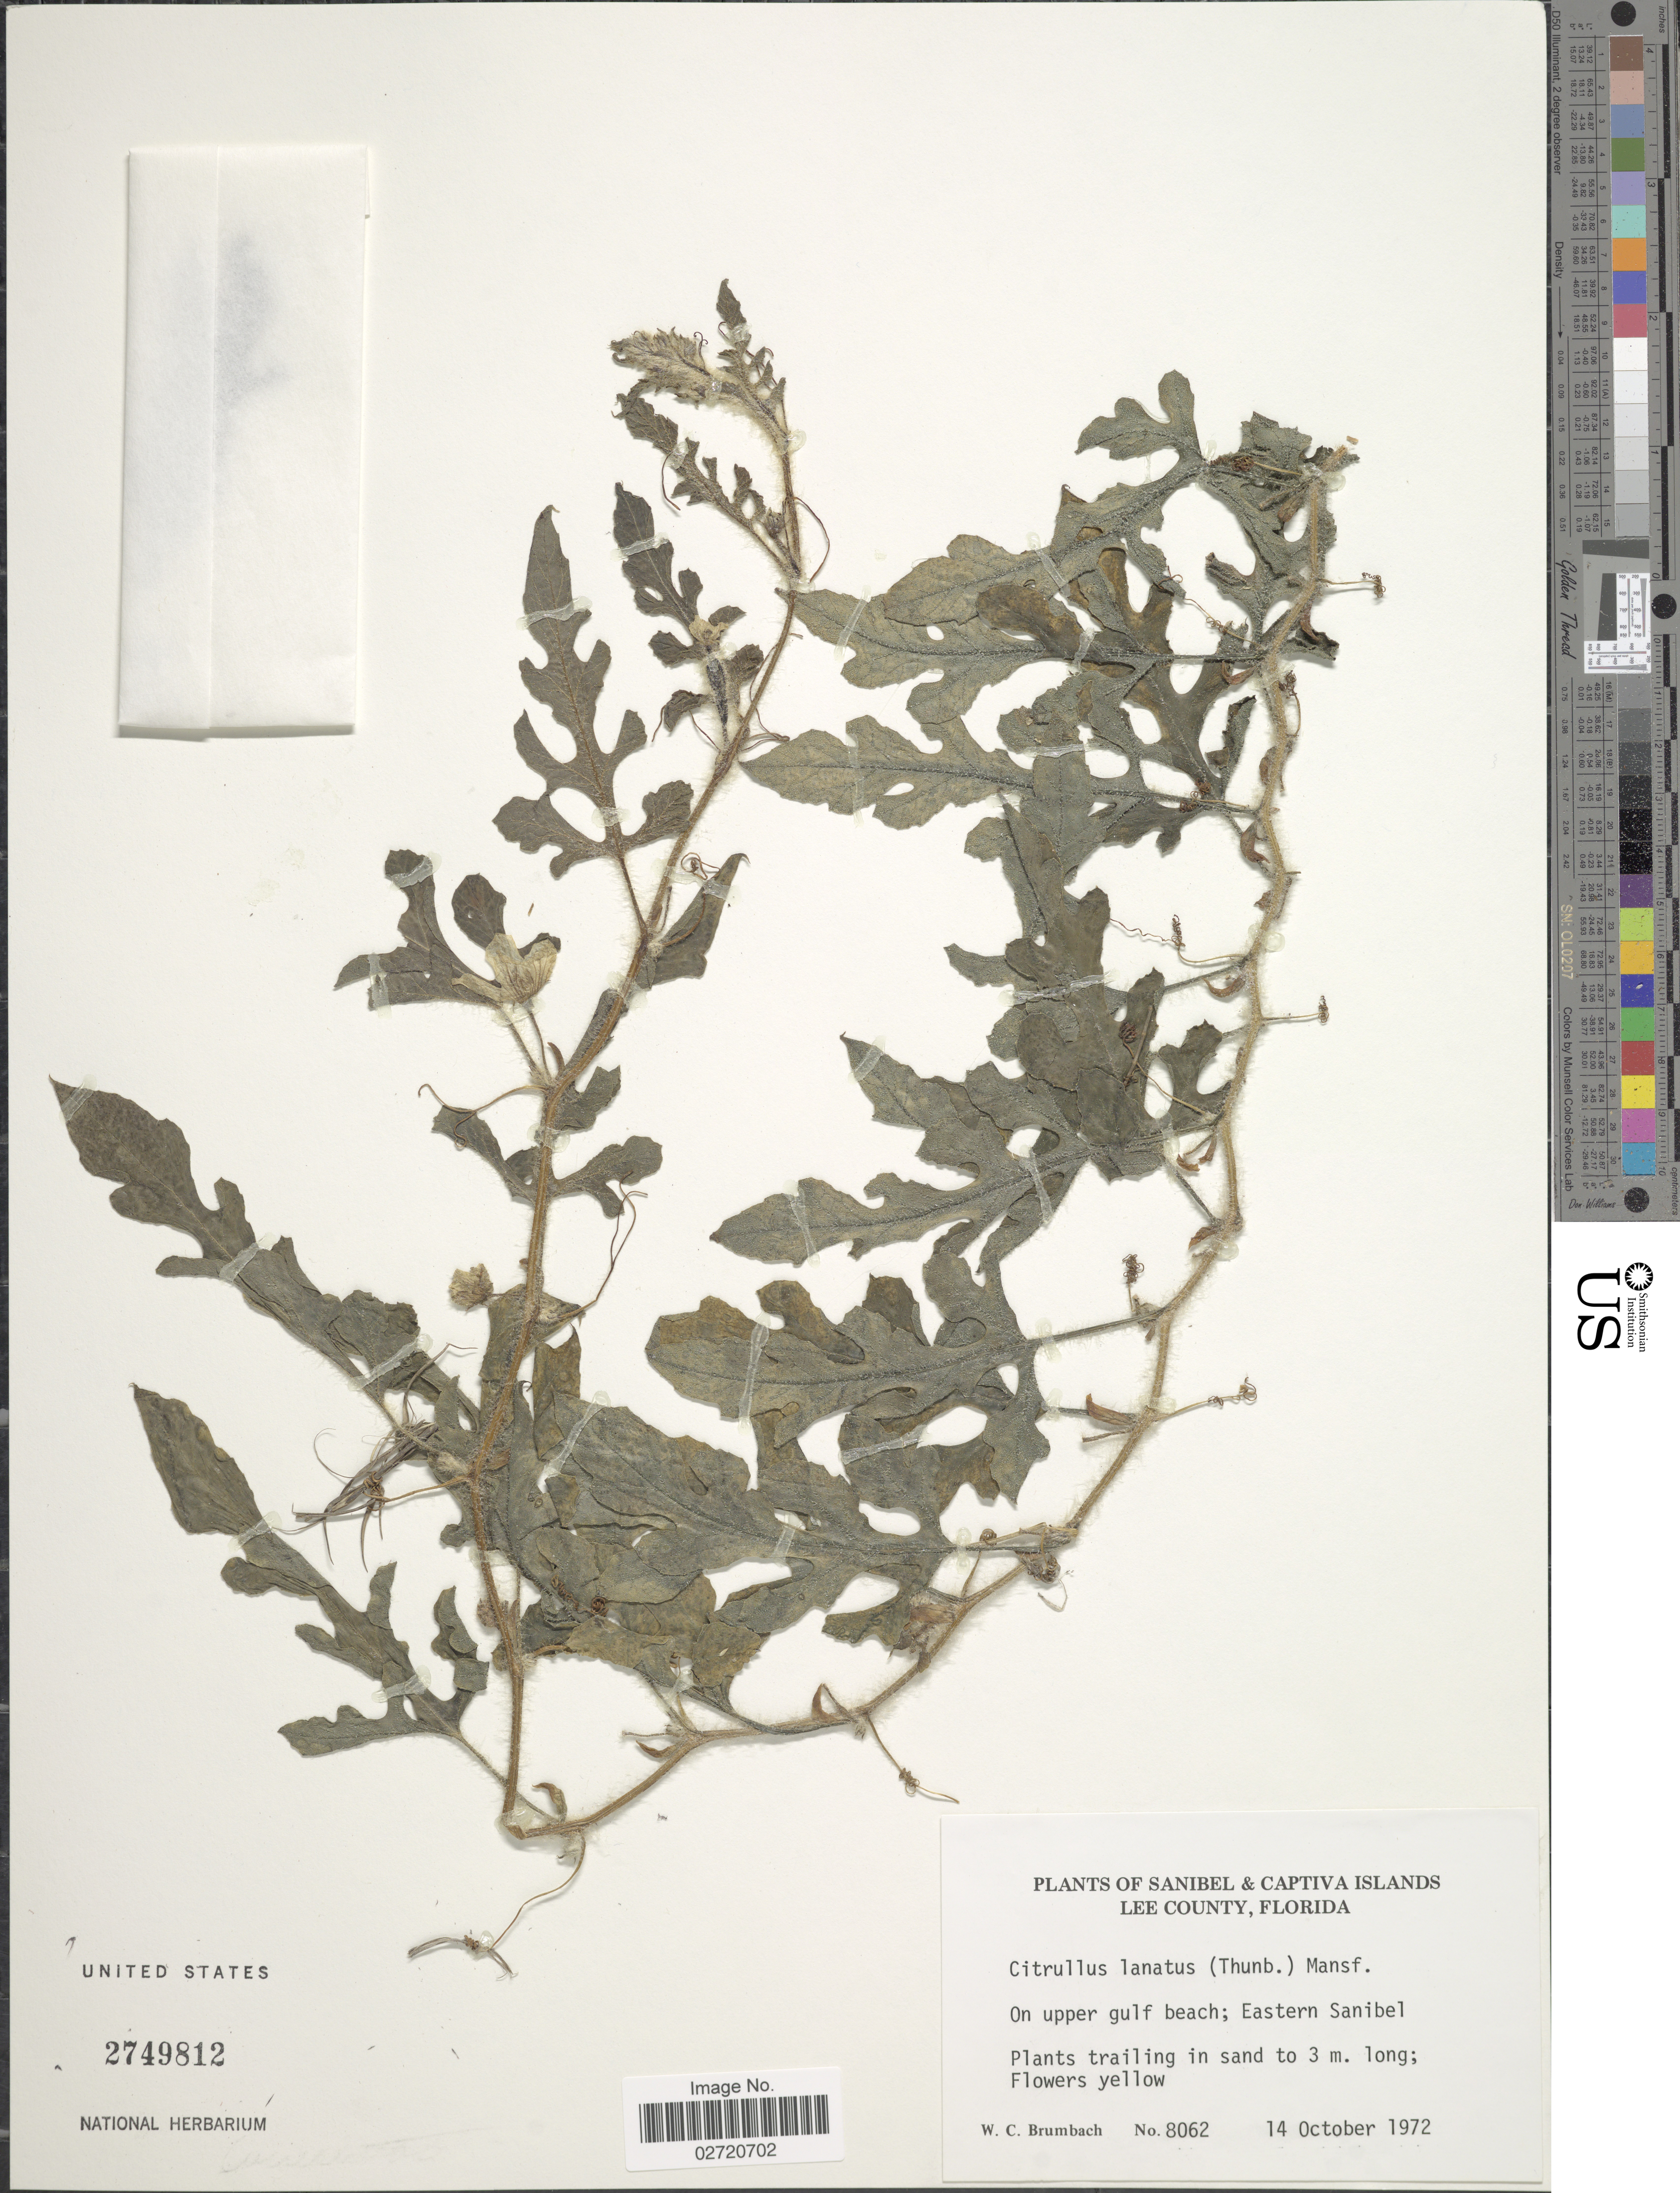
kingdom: Plantae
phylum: Tracheophyta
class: Magnoliopsida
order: Cucurbitales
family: Cucurbitaceae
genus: Citrullus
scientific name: Citrullus lanatus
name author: (Thunb.) Matsum. & Nakai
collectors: W. C. Brumbach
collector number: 8062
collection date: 1972-10-14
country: United States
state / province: Florida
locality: Lee County, On upper gulf beach; Eastern Sanibel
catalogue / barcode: US 2749812